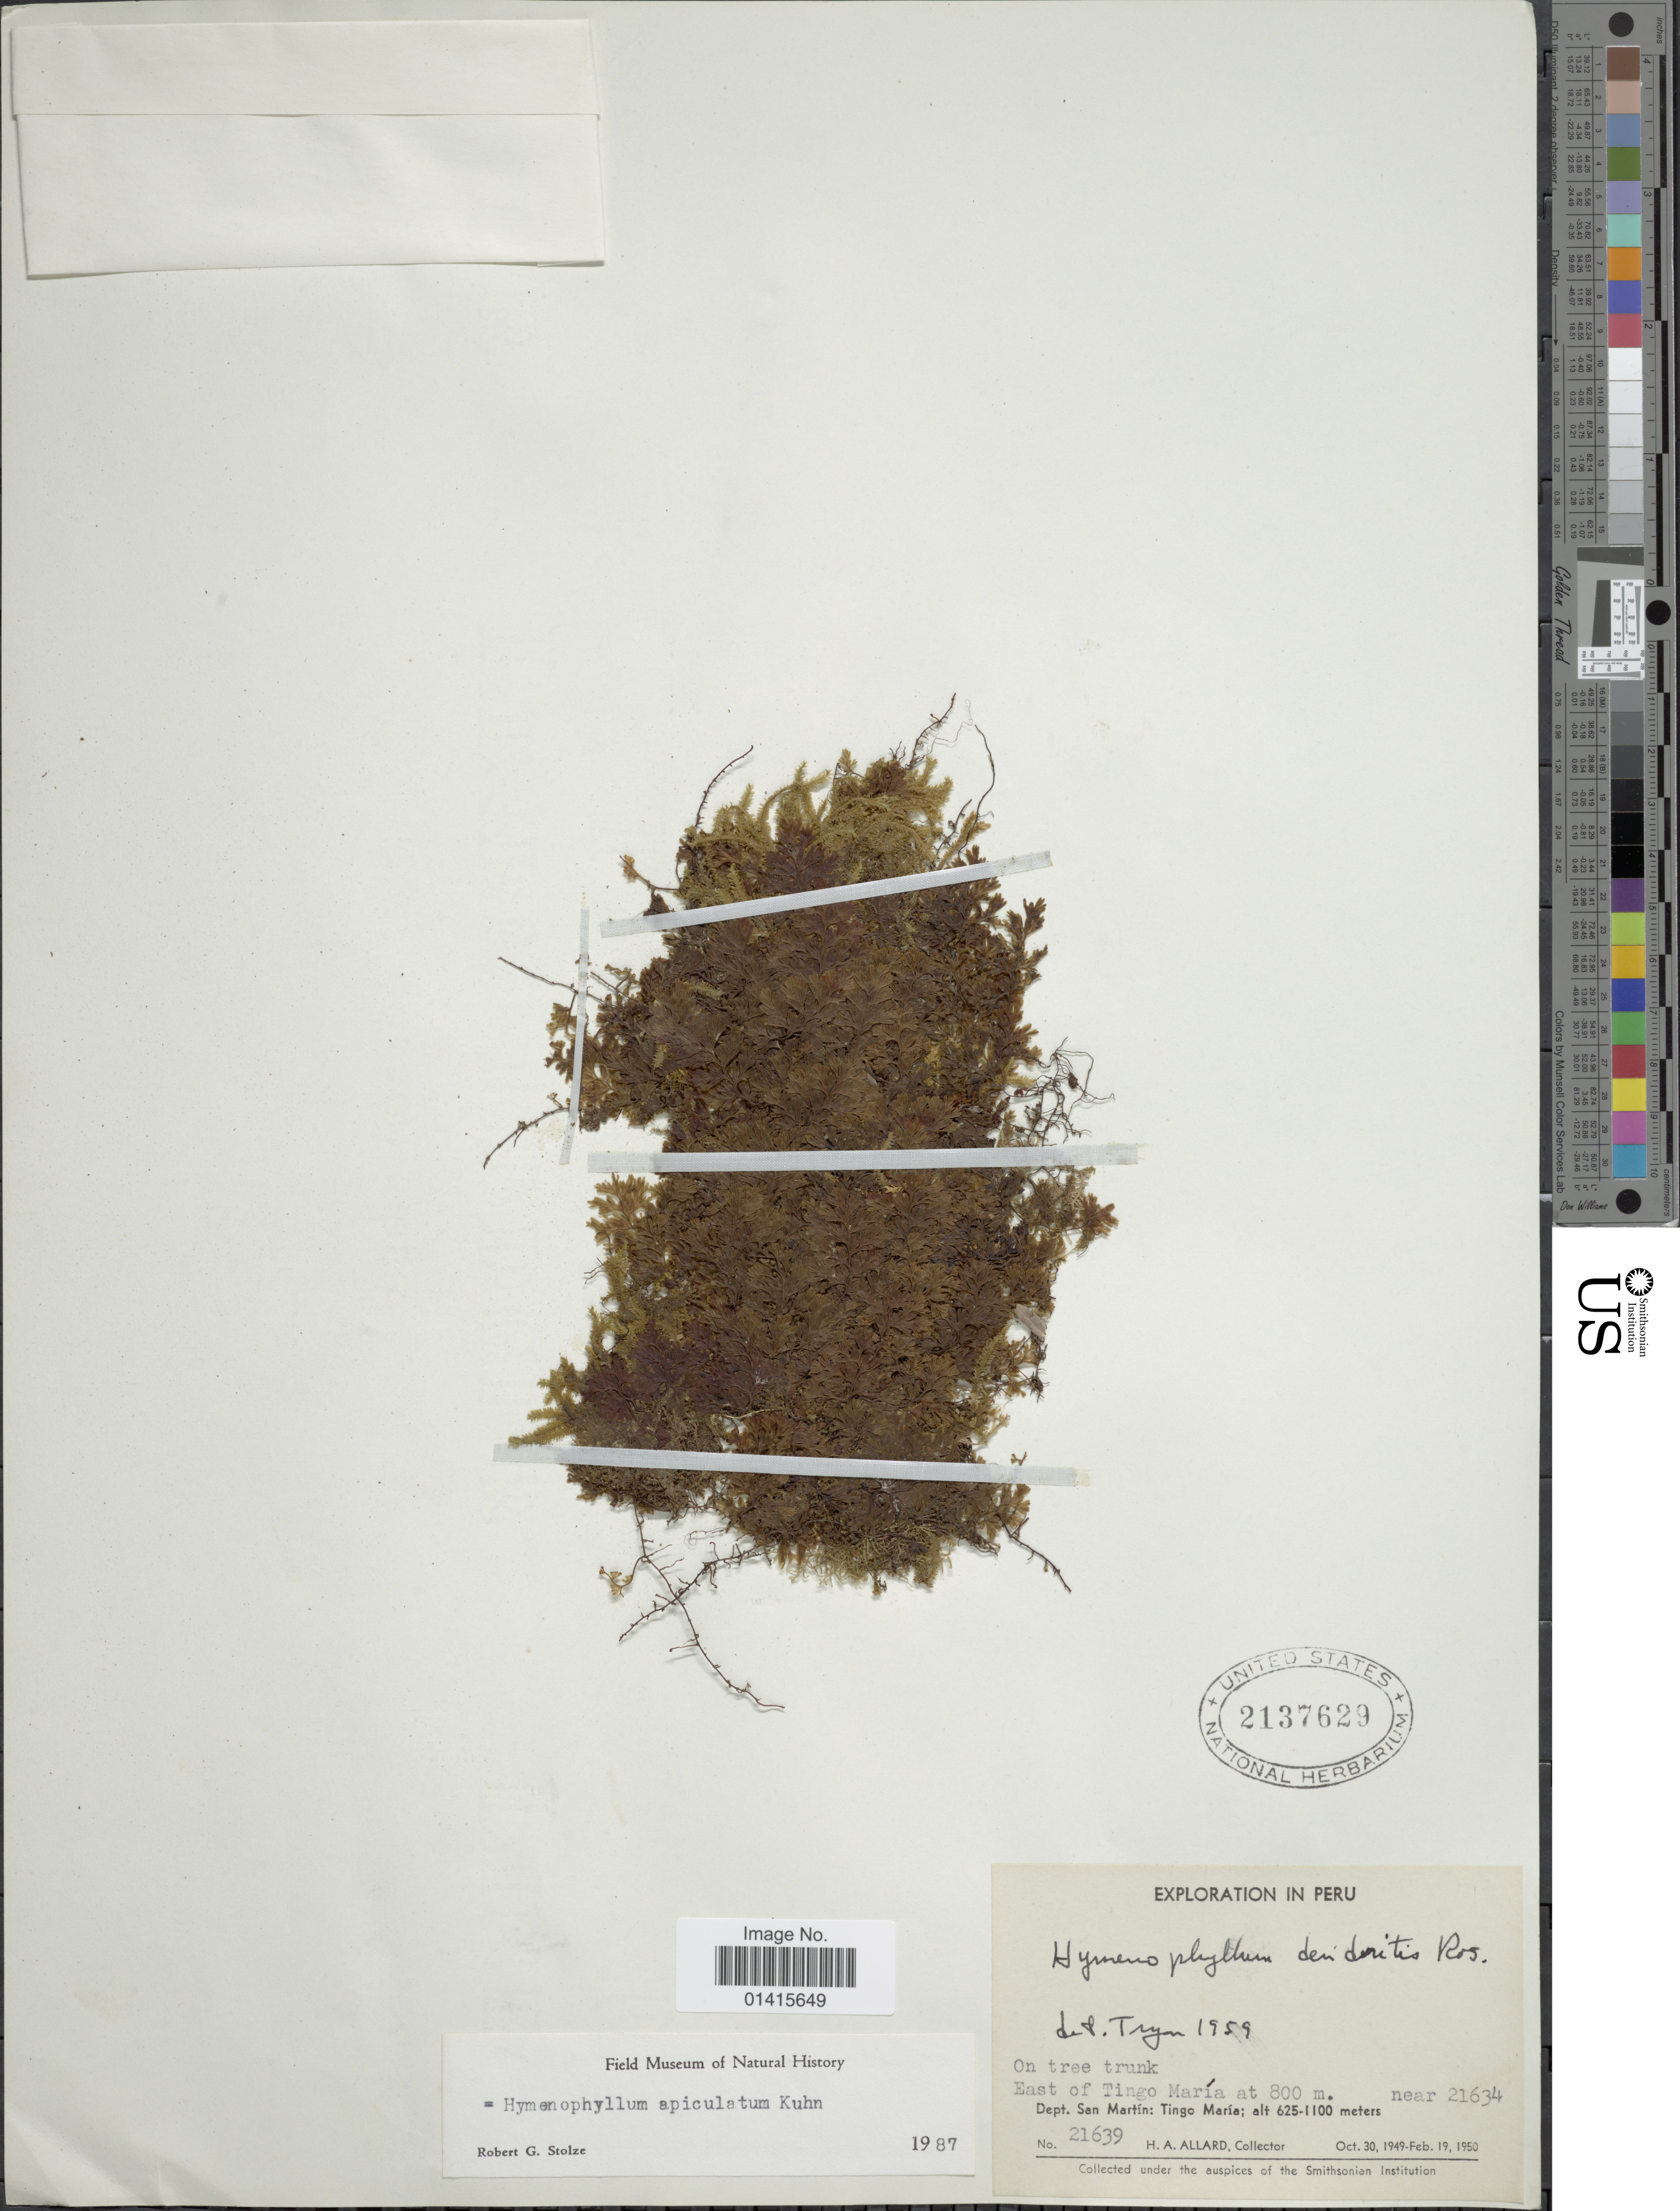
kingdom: Plantae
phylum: Tracheophyta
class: Polypodiopsida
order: Hymenophyllales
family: Hymenophyllaceae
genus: Hymenophyllum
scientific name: Hymenophyllum apiculatum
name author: Mett. ex Kuhn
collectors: H. A. Allard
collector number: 21639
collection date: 1949-10-30/1950-02-19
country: Peru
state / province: San Martín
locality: On tree trunk, East of Tingo Maria, , near 21634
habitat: on tree trunk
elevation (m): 800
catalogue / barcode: US 2137629